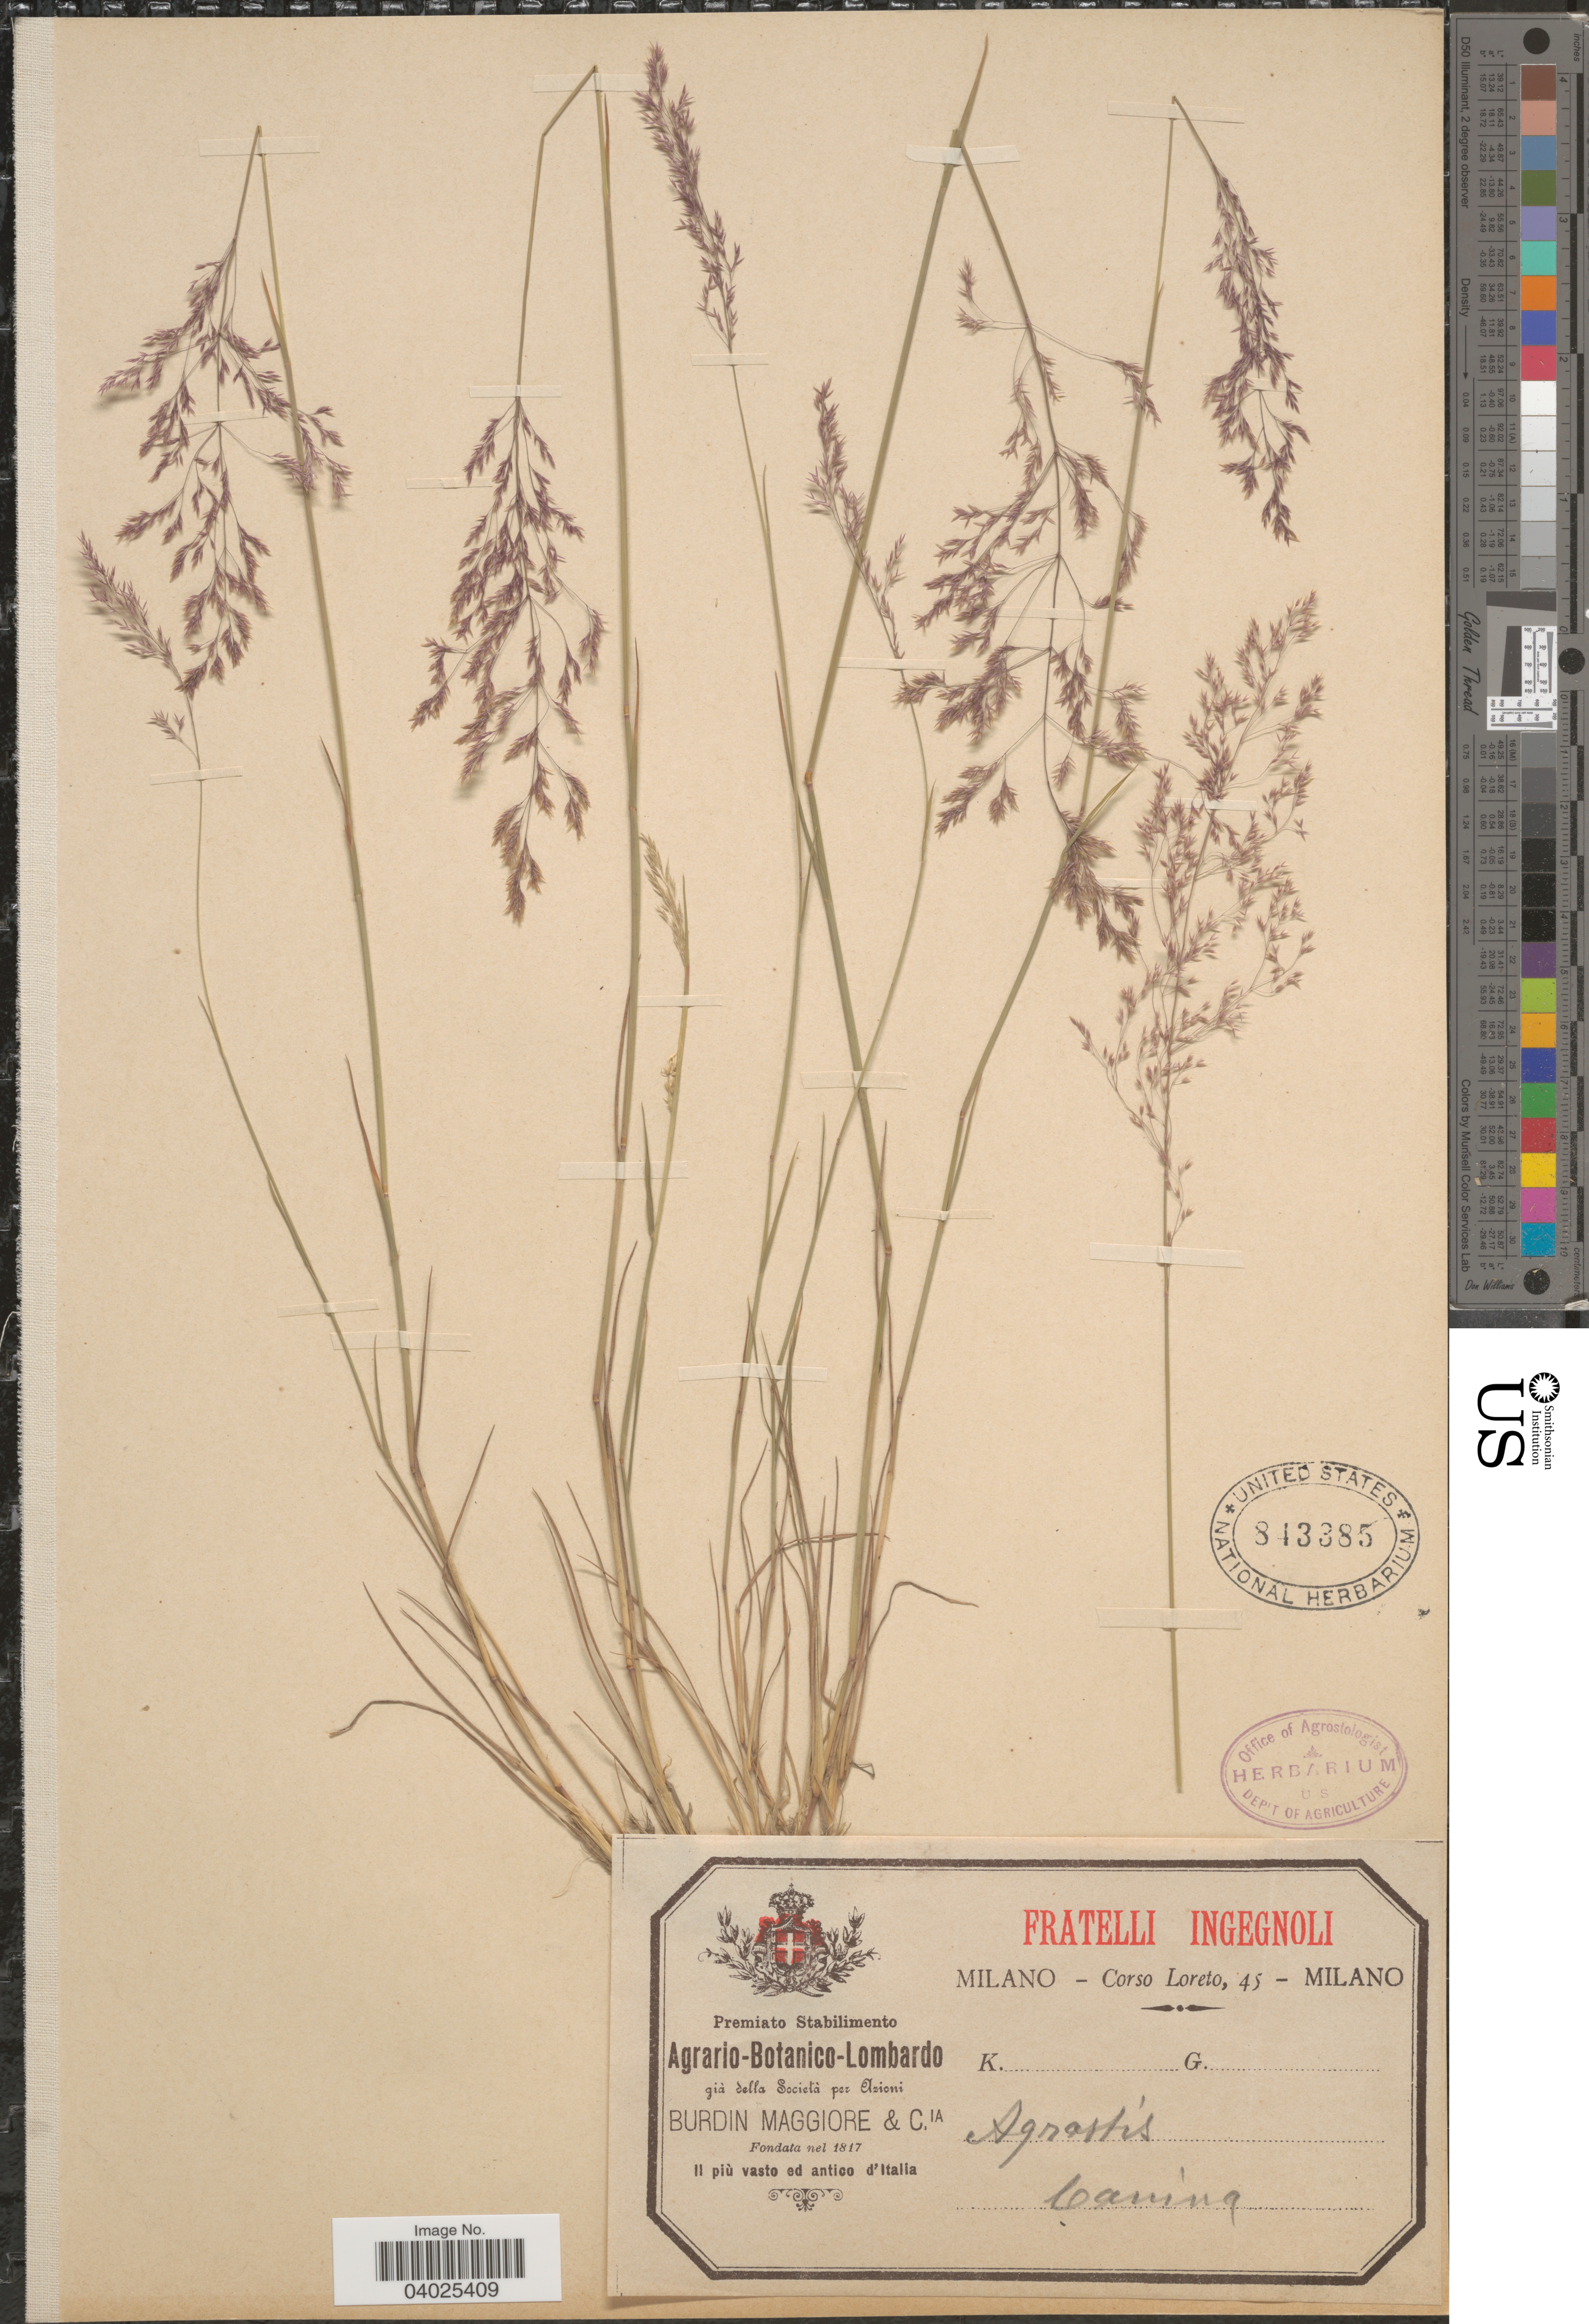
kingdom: Plantae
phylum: Tracheophyta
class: Liliopsida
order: Poales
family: Poaceae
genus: Agrostis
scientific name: Agrostis canina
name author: L.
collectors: Fratelli Ingegnoli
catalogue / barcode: US 843385